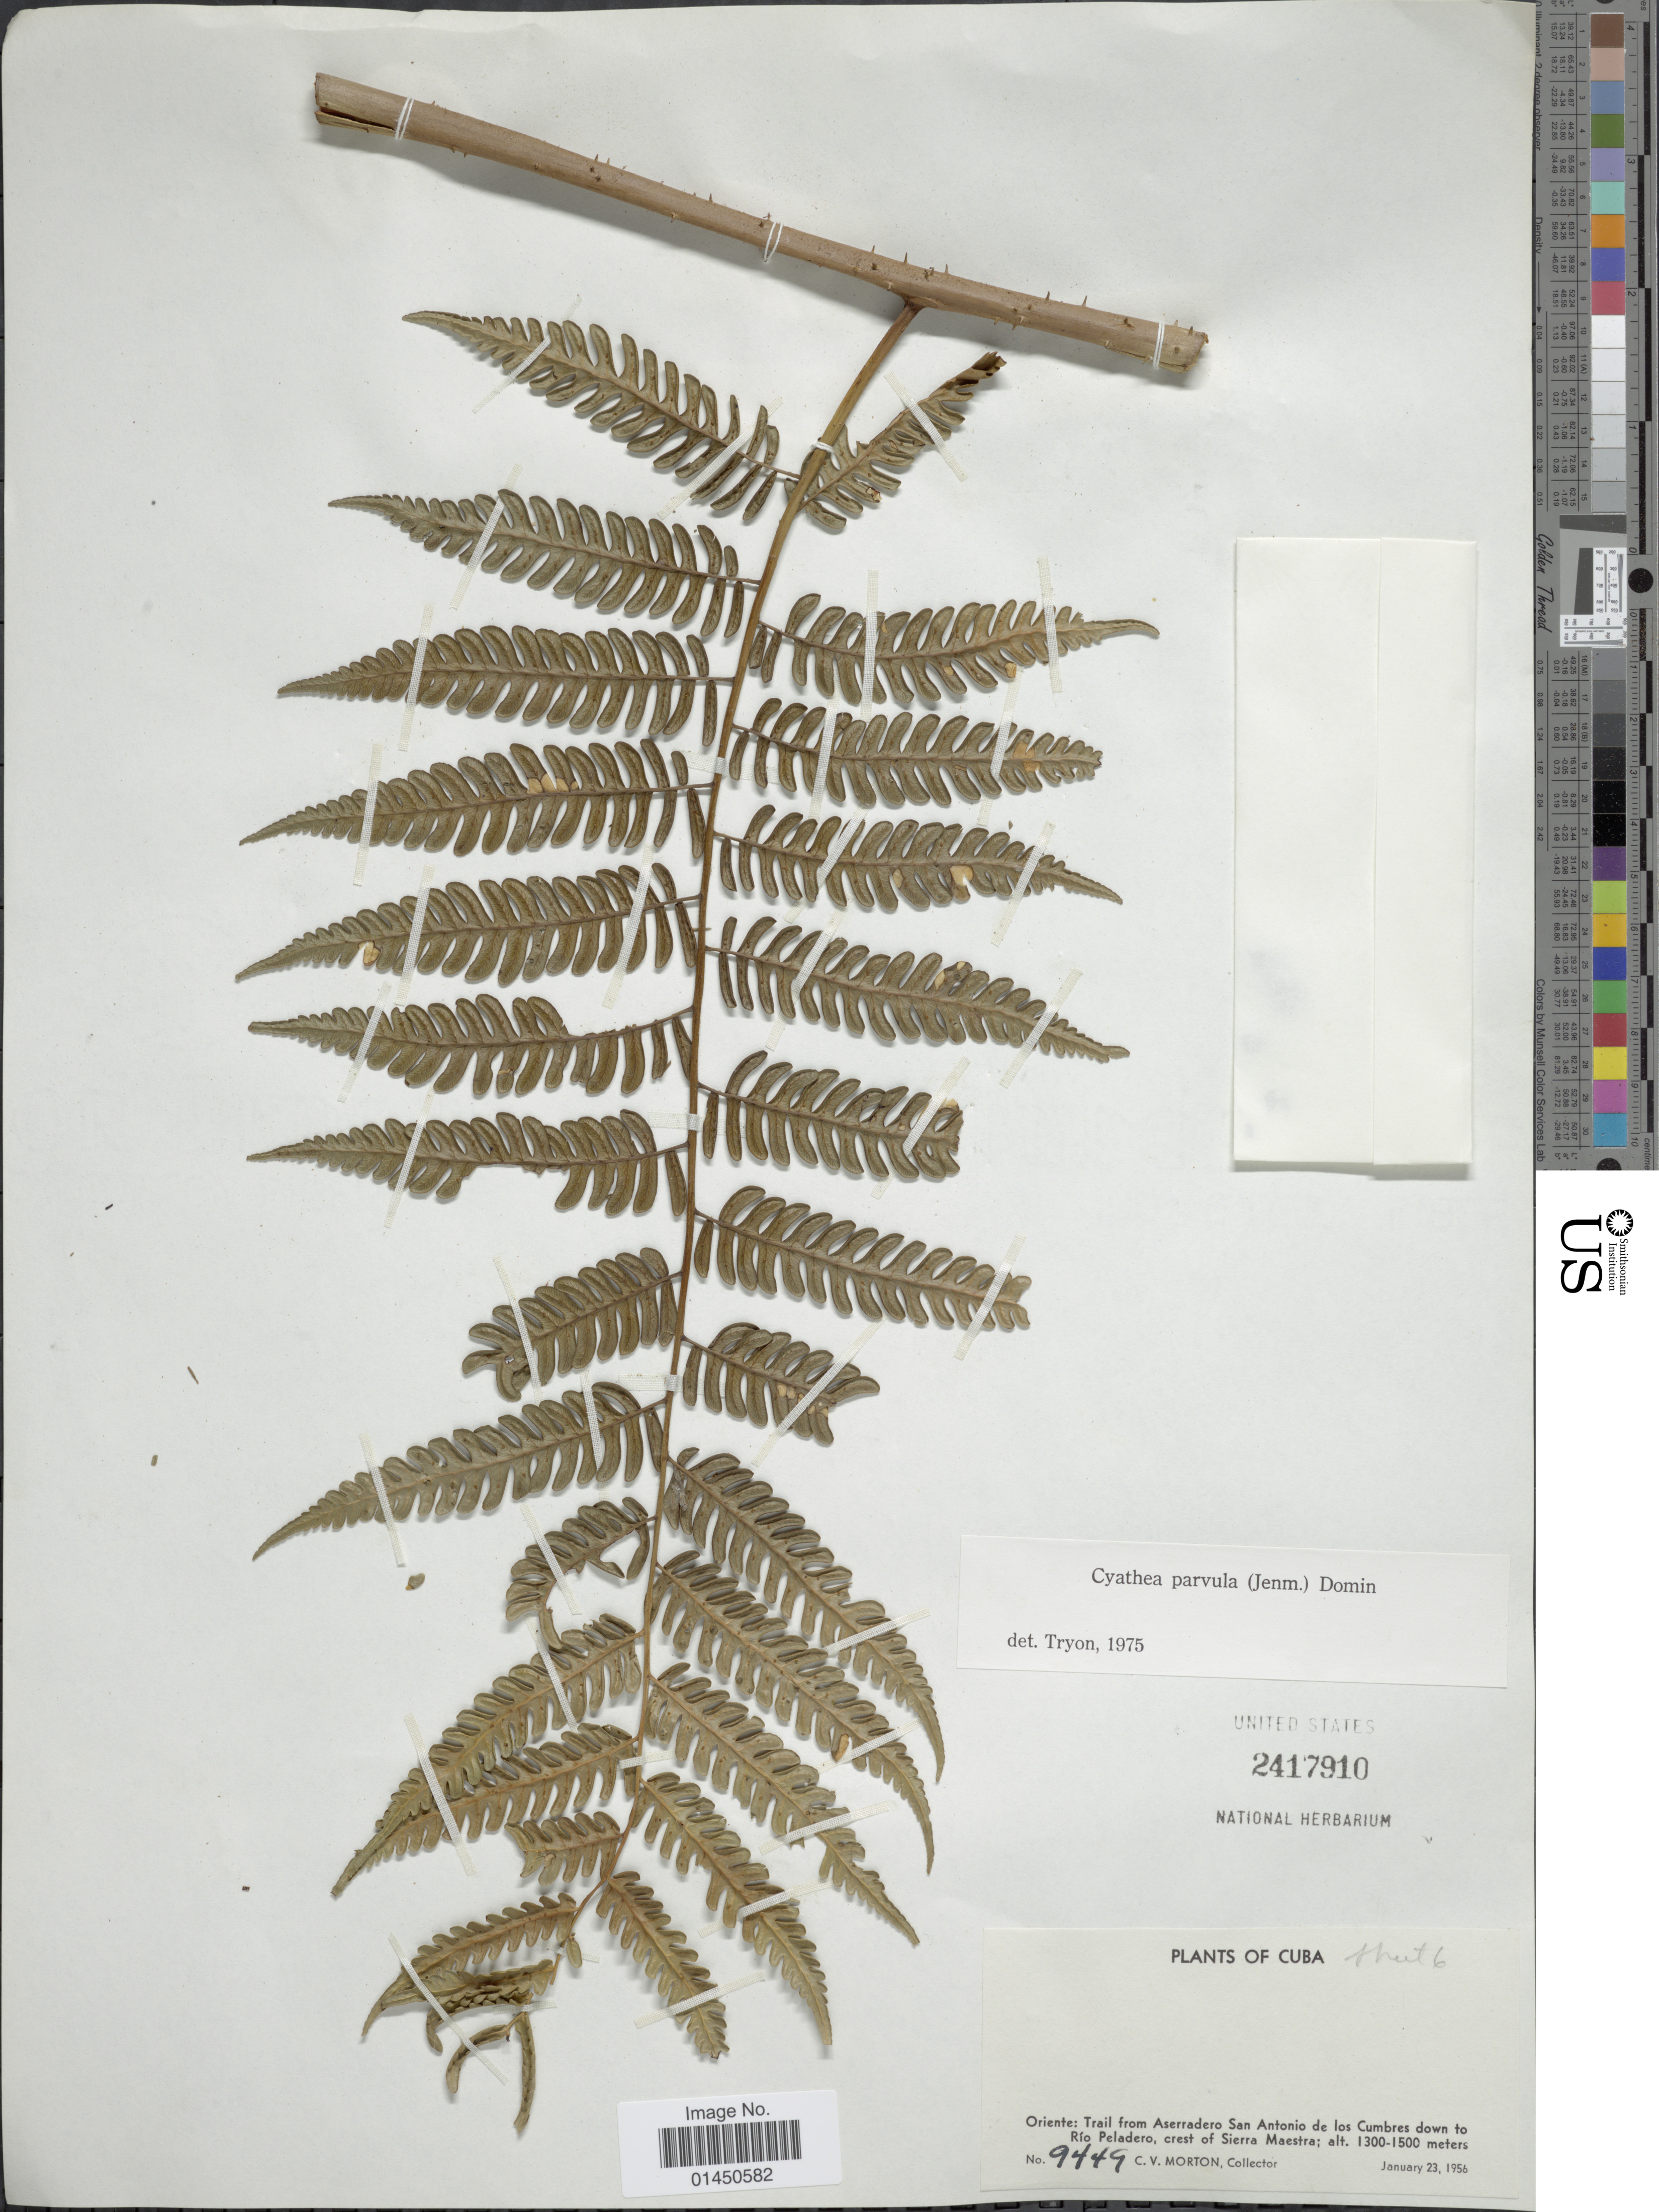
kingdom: Plantae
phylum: Tracheophyta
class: Polypodiopsida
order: Cyatheales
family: Cyatheaceae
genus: Cyathea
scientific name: Cyathea parvula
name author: (Jenman) Domin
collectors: C. V. Morton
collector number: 9449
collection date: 1956-01-23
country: Cuba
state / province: Oriente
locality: Trail from Aserradero San Antonio de los Cumbres down to Rio Peladero, crest of Sierra Maestra.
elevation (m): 1300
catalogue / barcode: US 2417910